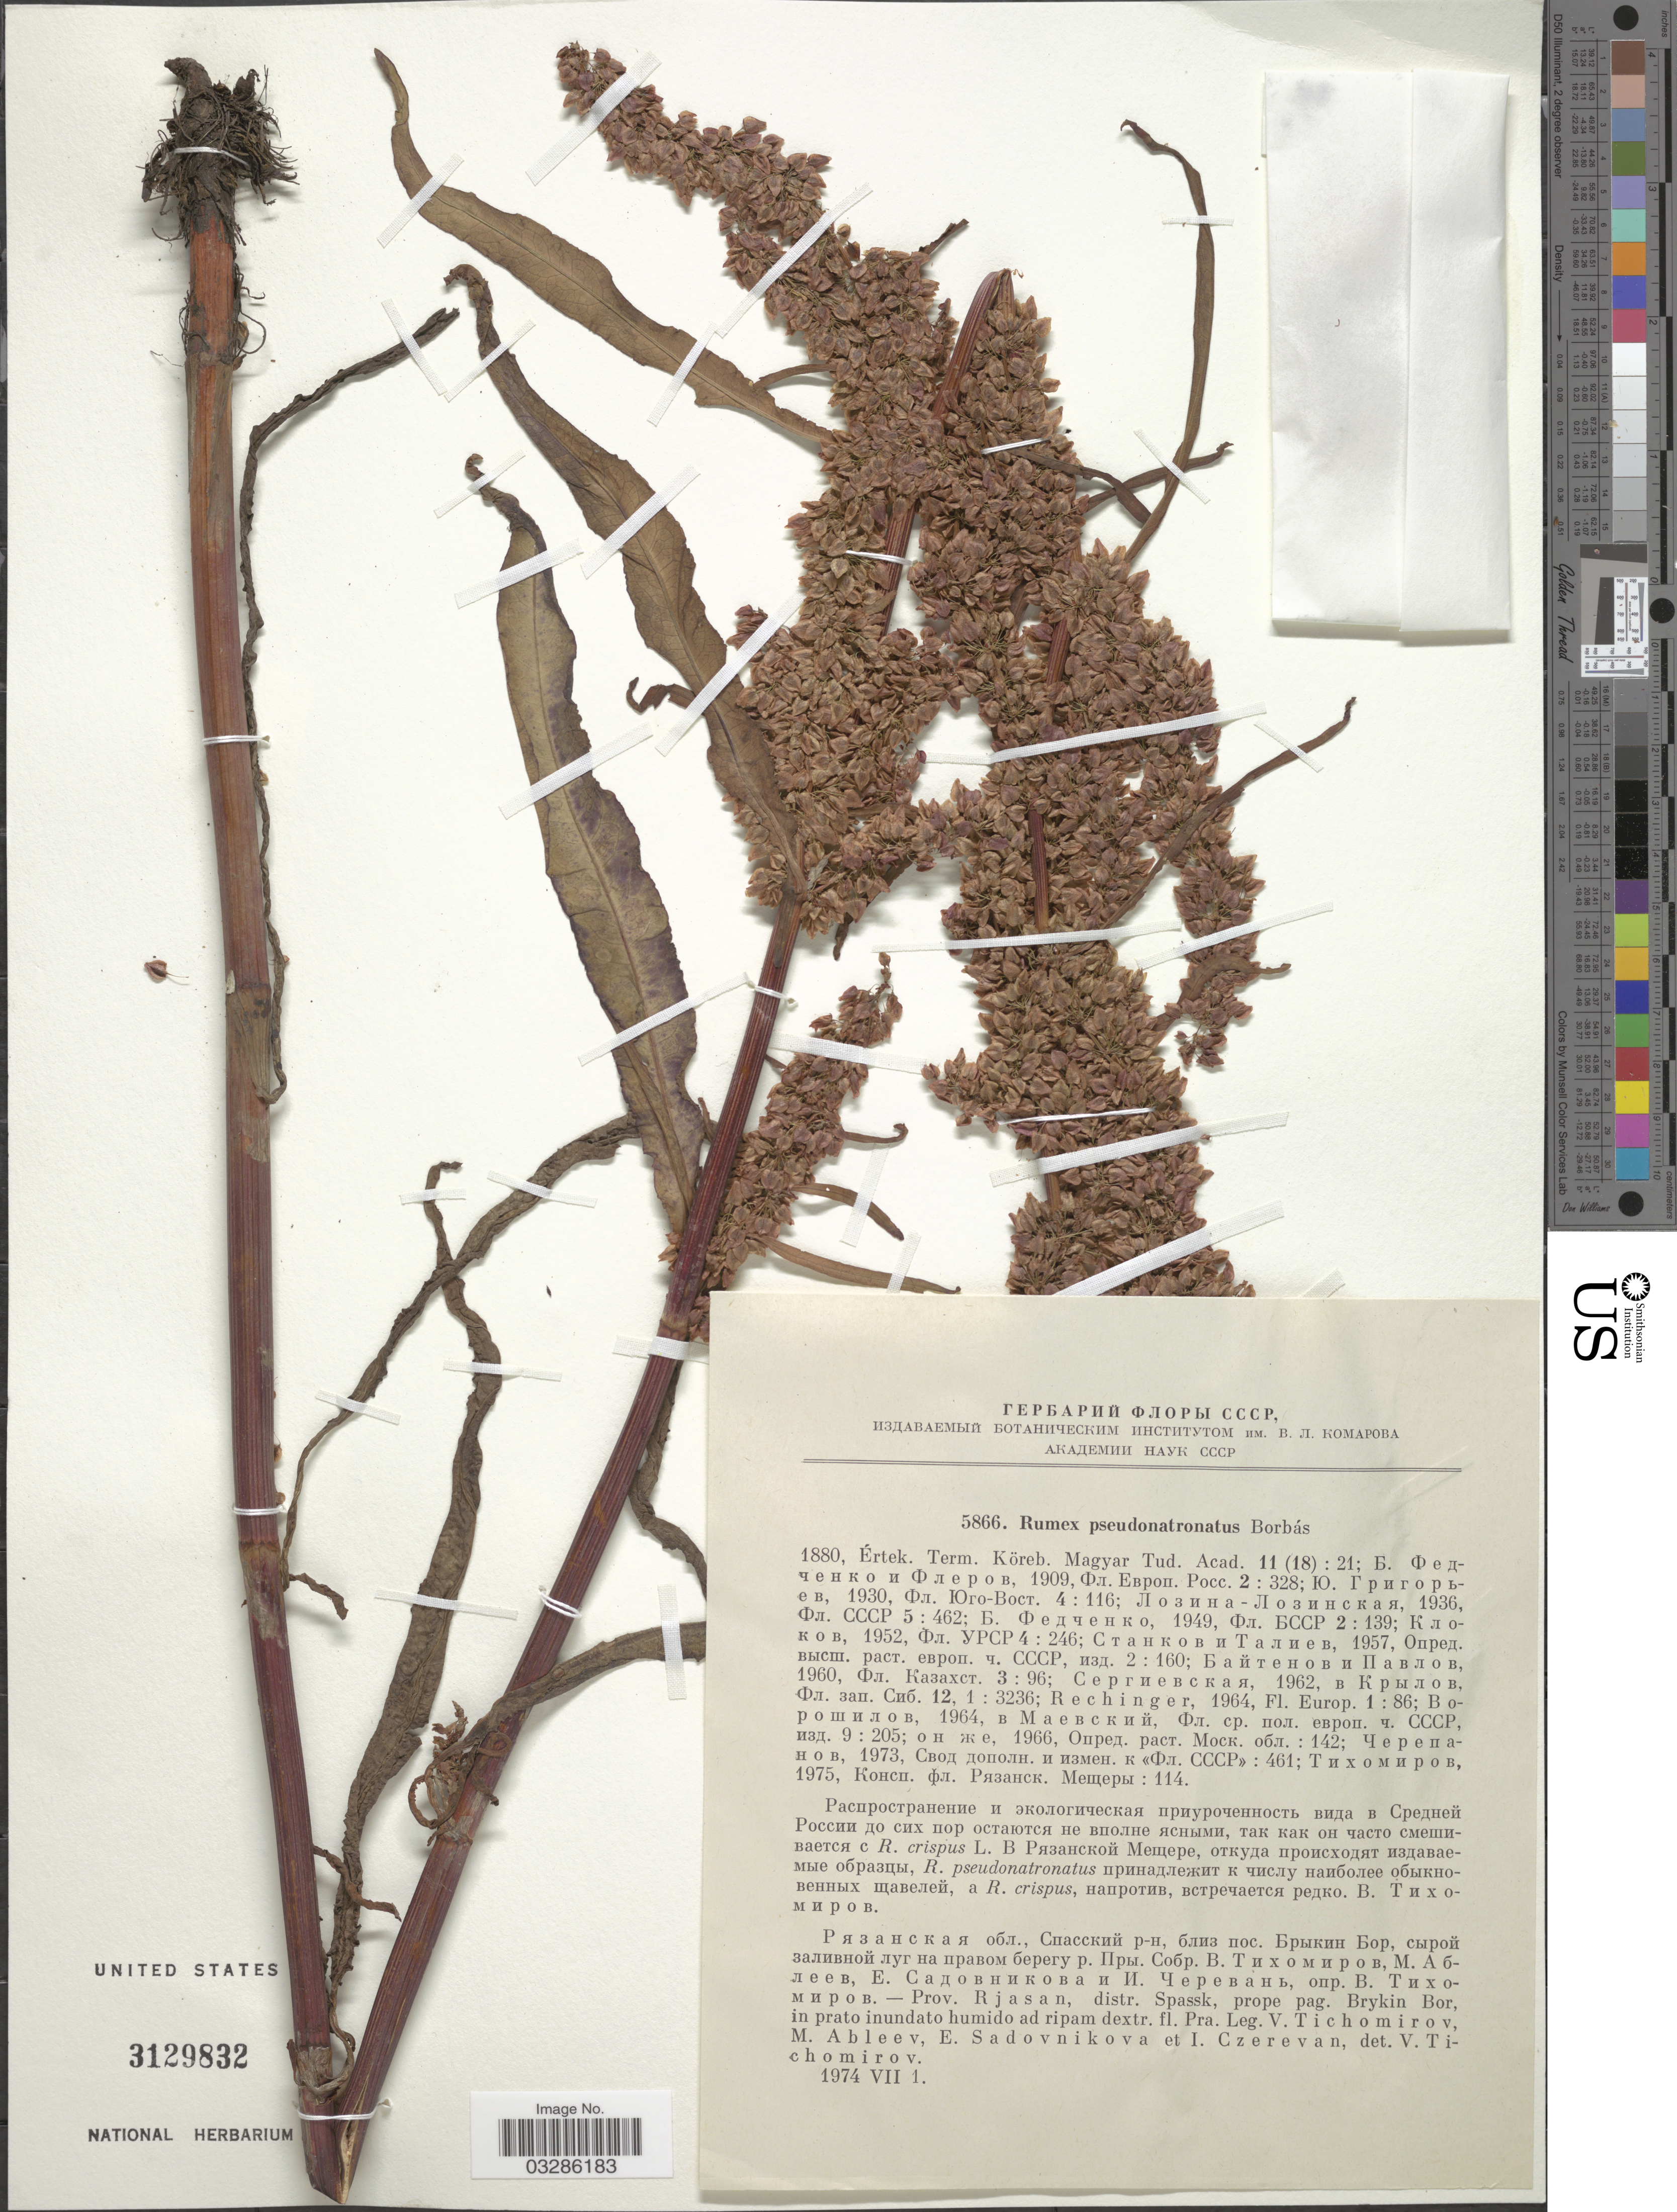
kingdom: Plantae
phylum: Tracheophyta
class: Magnoliopsida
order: Caryophyllales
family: Polygonaceae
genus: Rumex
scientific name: Rumex pseudonatronatus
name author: (Borbás) Murb.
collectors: V. Tichomirov, M. Ableev, E. Sadovnikova & I. Czerevan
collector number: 5866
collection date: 1974-07-01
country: Russian Federation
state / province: Ryazan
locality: Prov. Rjasan, distr. Spassk, prope pag. Brykin Bor, in prato inundato humido ad ripam dextr. fl. Pra.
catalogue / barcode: US 3129832